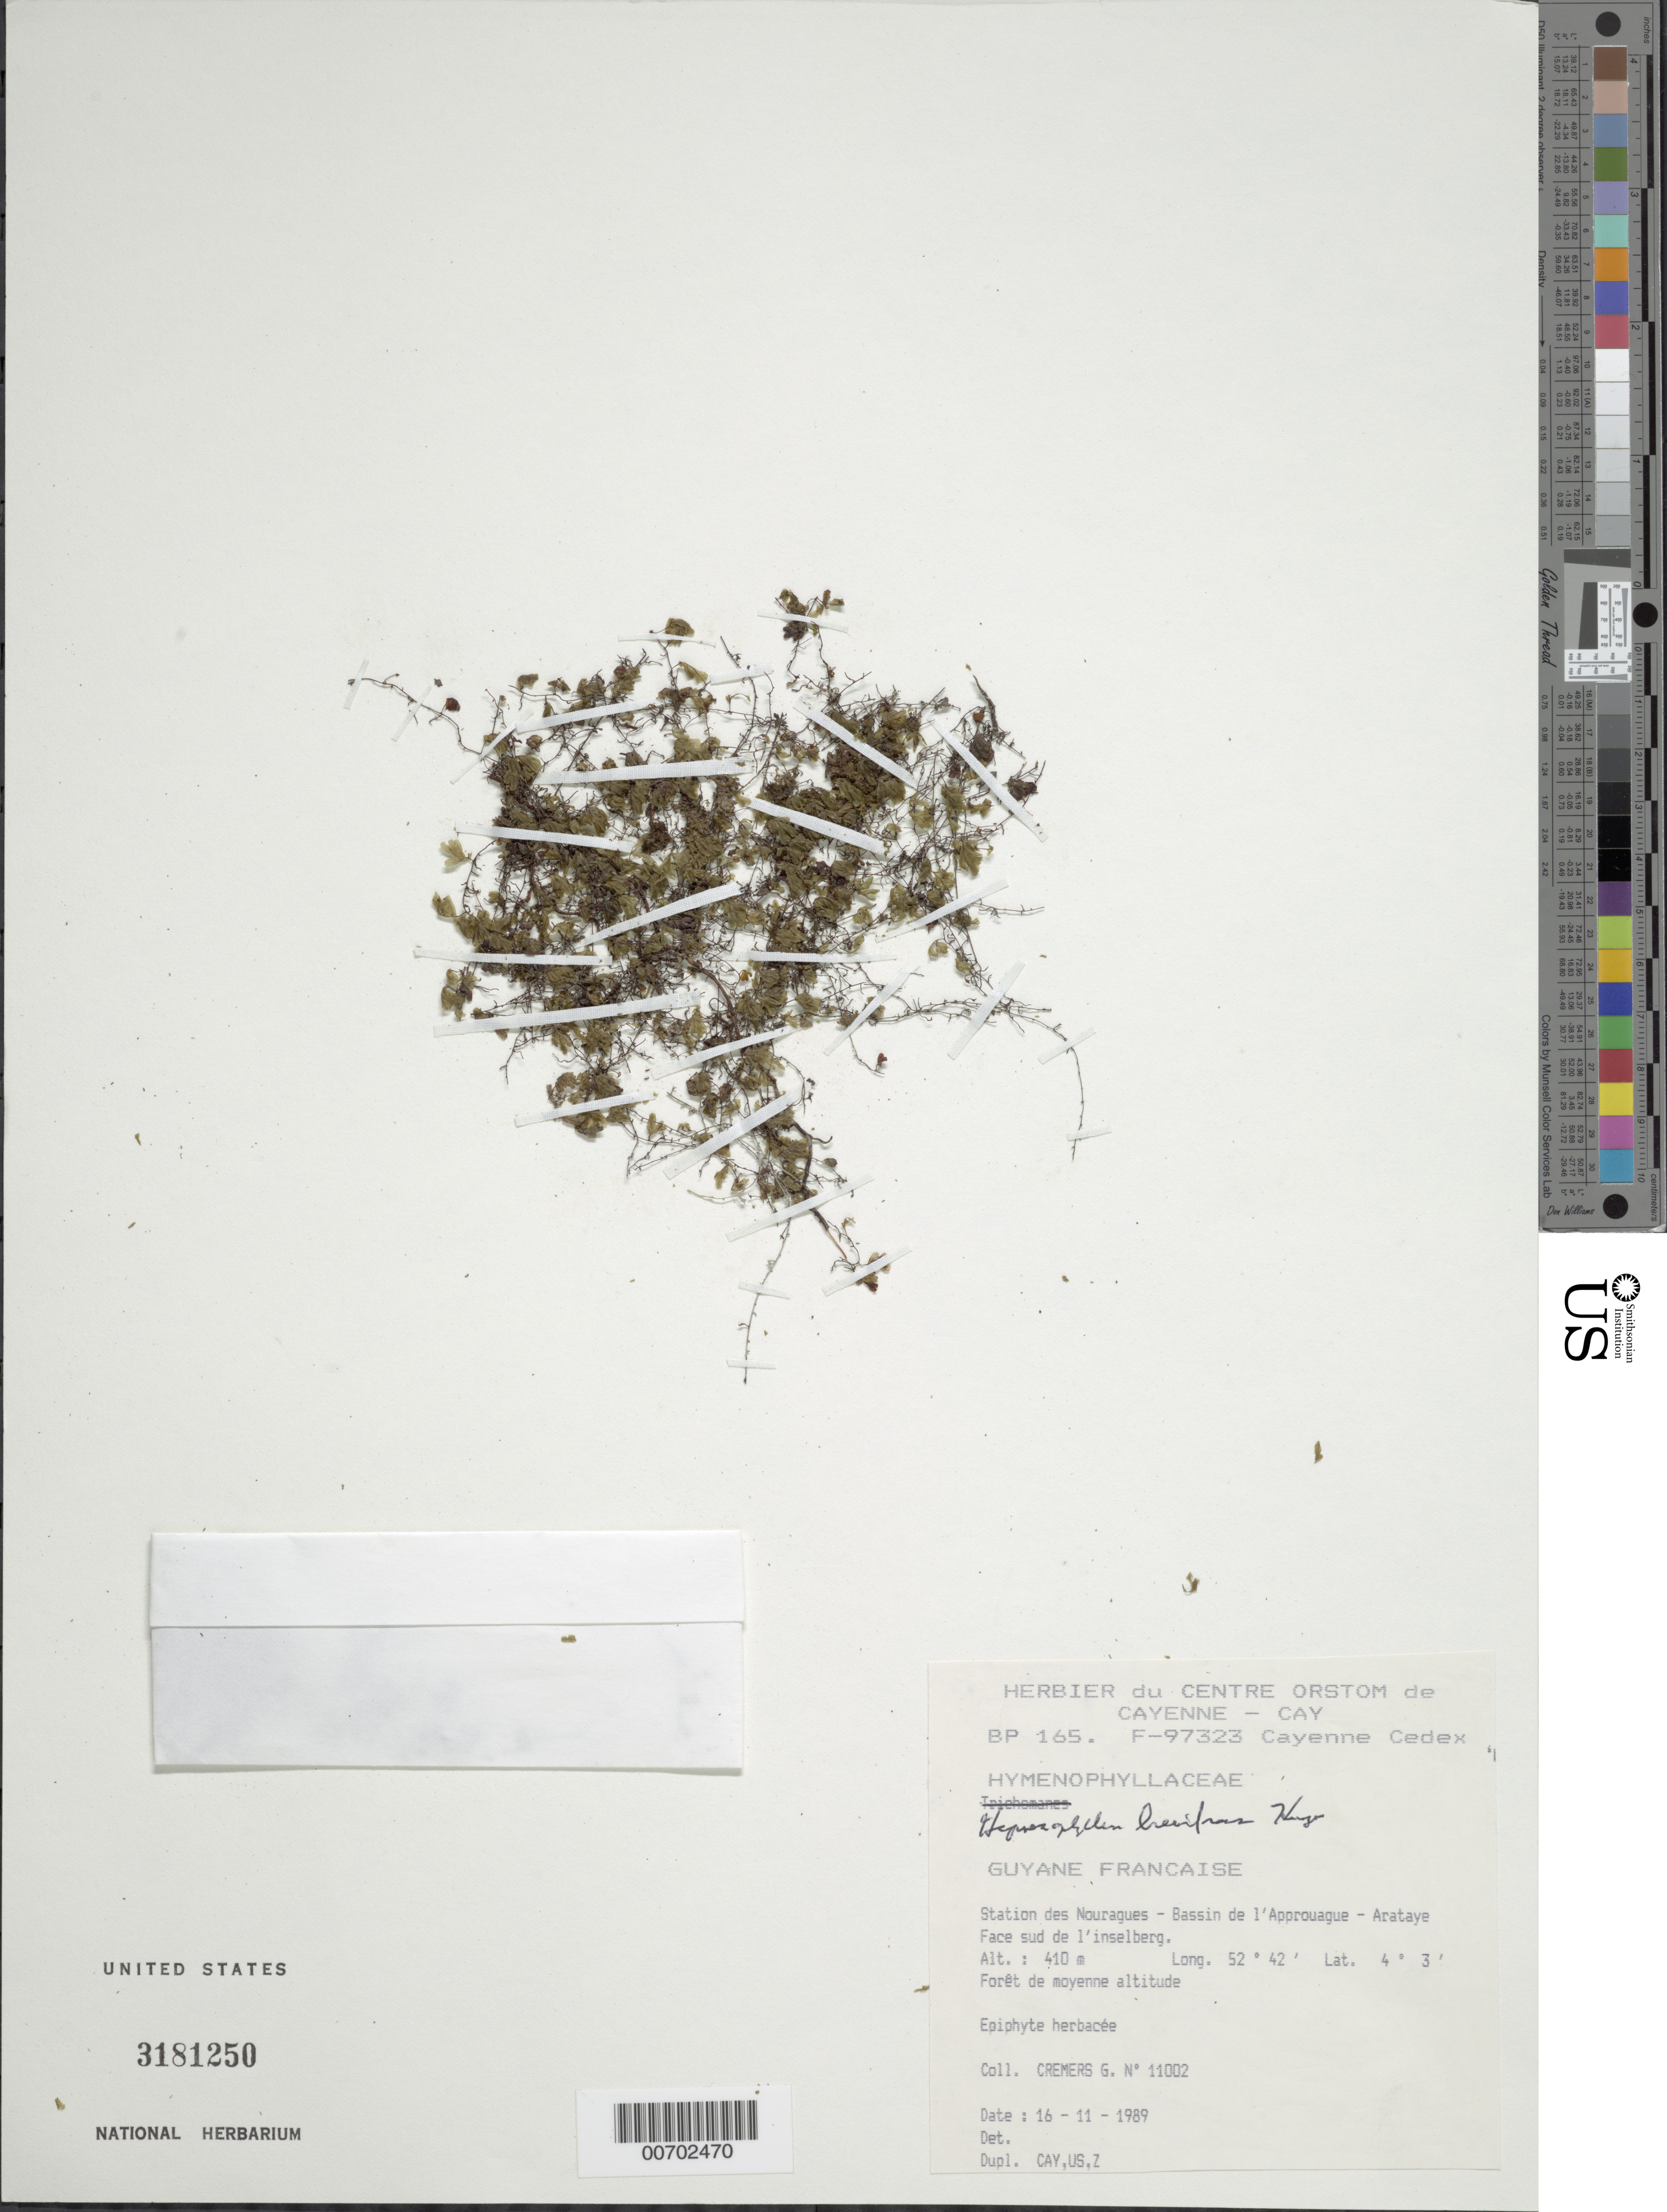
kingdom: Plantae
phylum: Tracheophyta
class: Polypodiopsida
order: Hymenophyllales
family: Hymenophyllaceae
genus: Hymenophyllum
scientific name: Hymenophyllum brevifrons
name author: Kunze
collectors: G. Cremers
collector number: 11002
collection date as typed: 16-Nov-89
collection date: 1989-11-16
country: French Guiana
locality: Station des Nouragues, Bassin de l'Approuague, Arataye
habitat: Forest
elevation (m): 410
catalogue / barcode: US 3181250